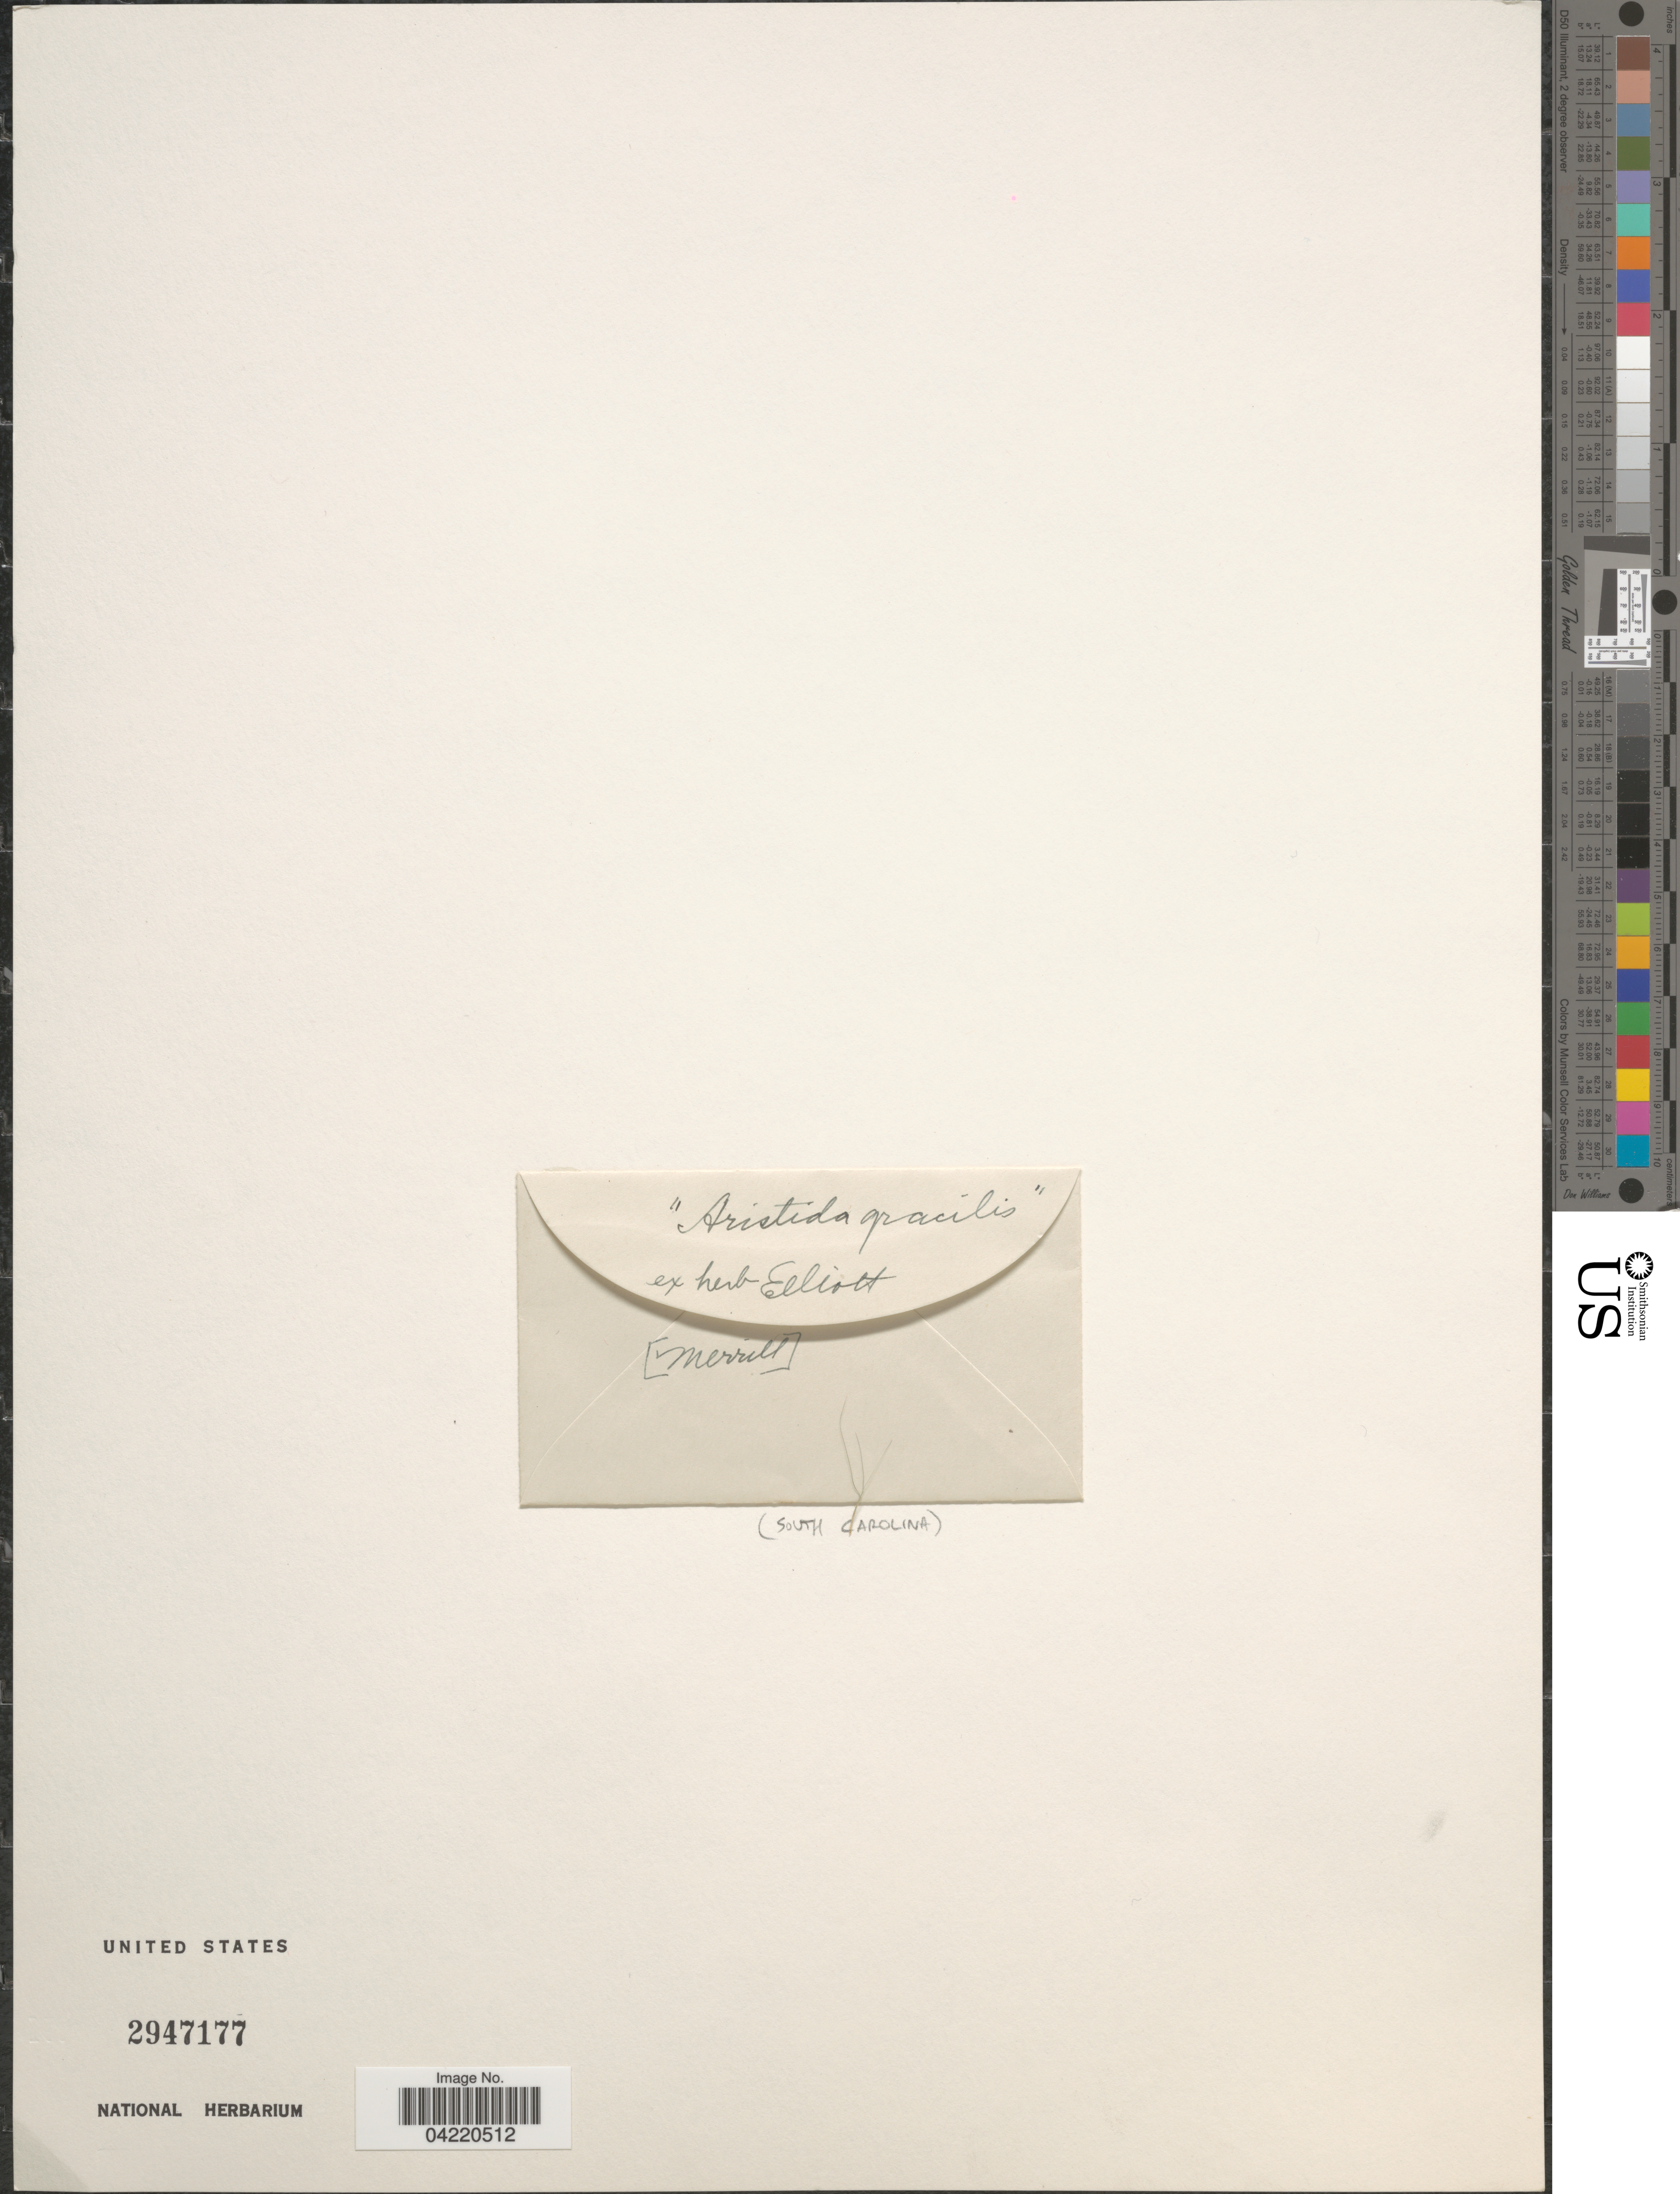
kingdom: Plantae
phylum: Tracheophyta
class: Liliopsida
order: Poales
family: Poaceae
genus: Aristida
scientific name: Aristida longespica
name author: Poir.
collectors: Merrill, --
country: United States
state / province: South Carolina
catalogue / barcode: US 2947177